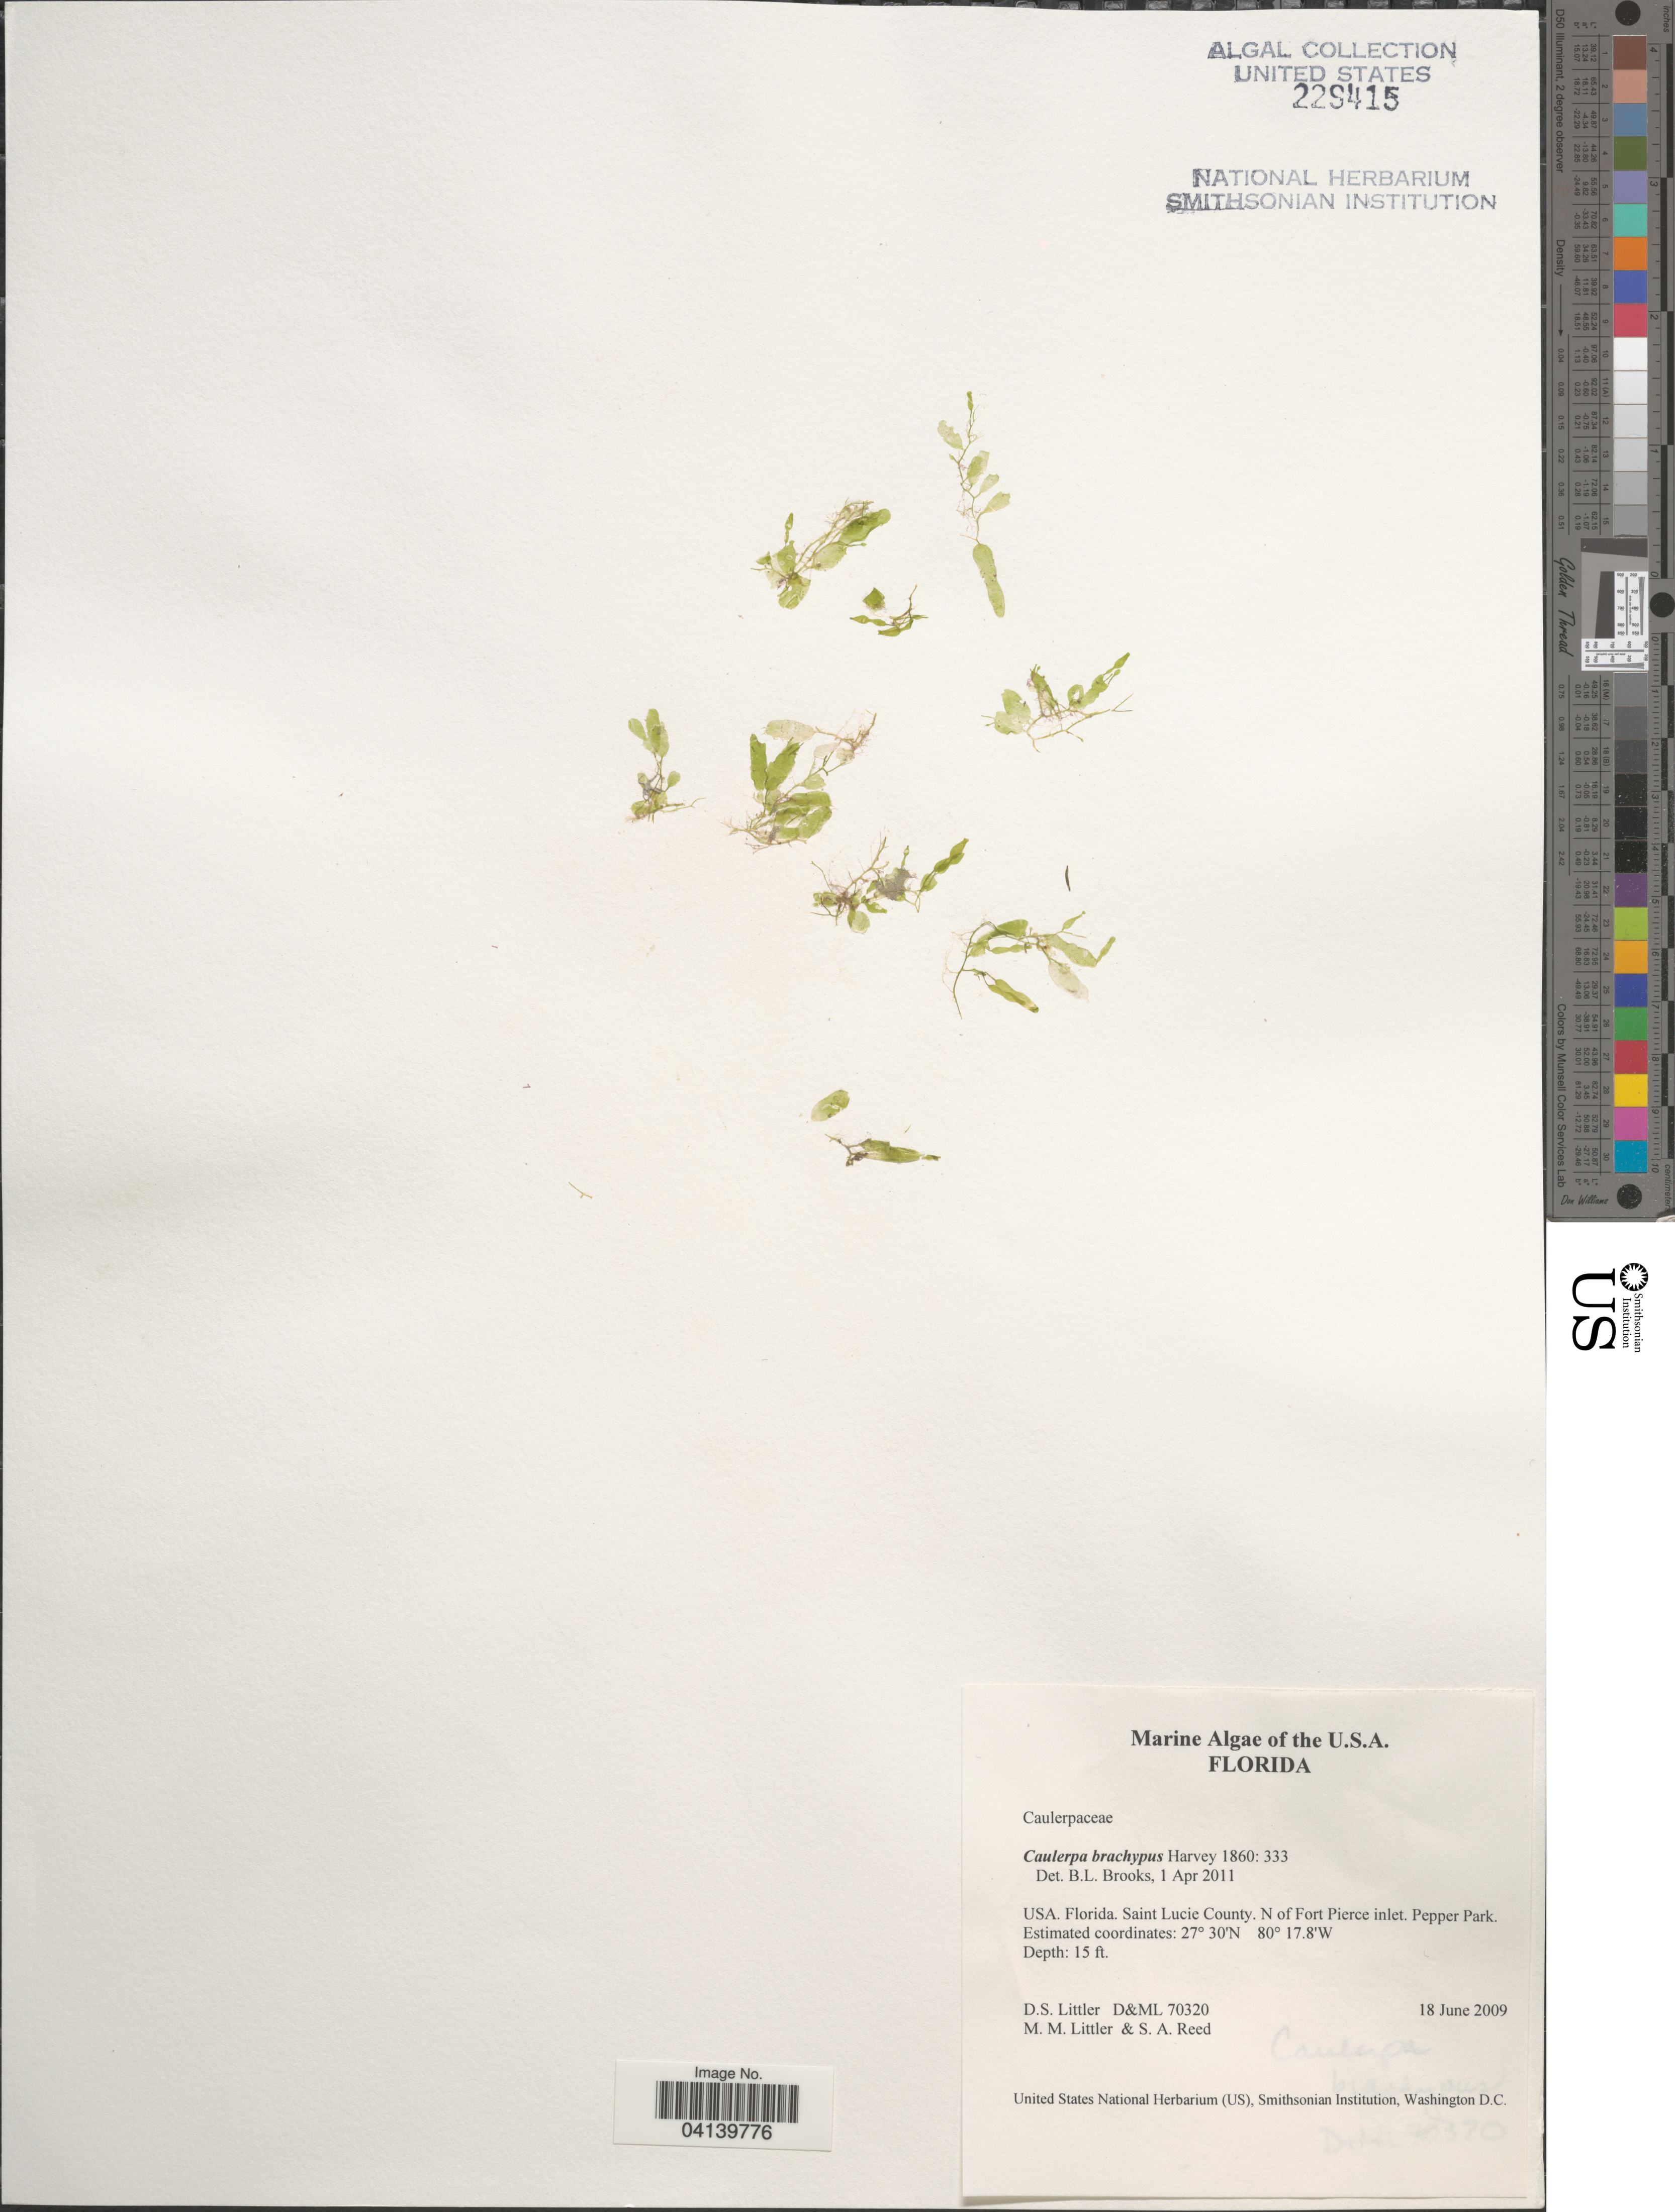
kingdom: Plantae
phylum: Chlorophyta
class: Ulvophyceae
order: Bryopsidales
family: Caulerpaceae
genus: Caulerpa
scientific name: Caulerpa brachypus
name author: Harv.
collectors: D. S. Littler & S. Reed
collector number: D&ML 70320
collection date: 2009-06-18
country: United States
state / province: Florida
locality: Saint Lucie County. N of Fort Pierce inlet. Pepper Park.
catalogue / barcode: US 229415